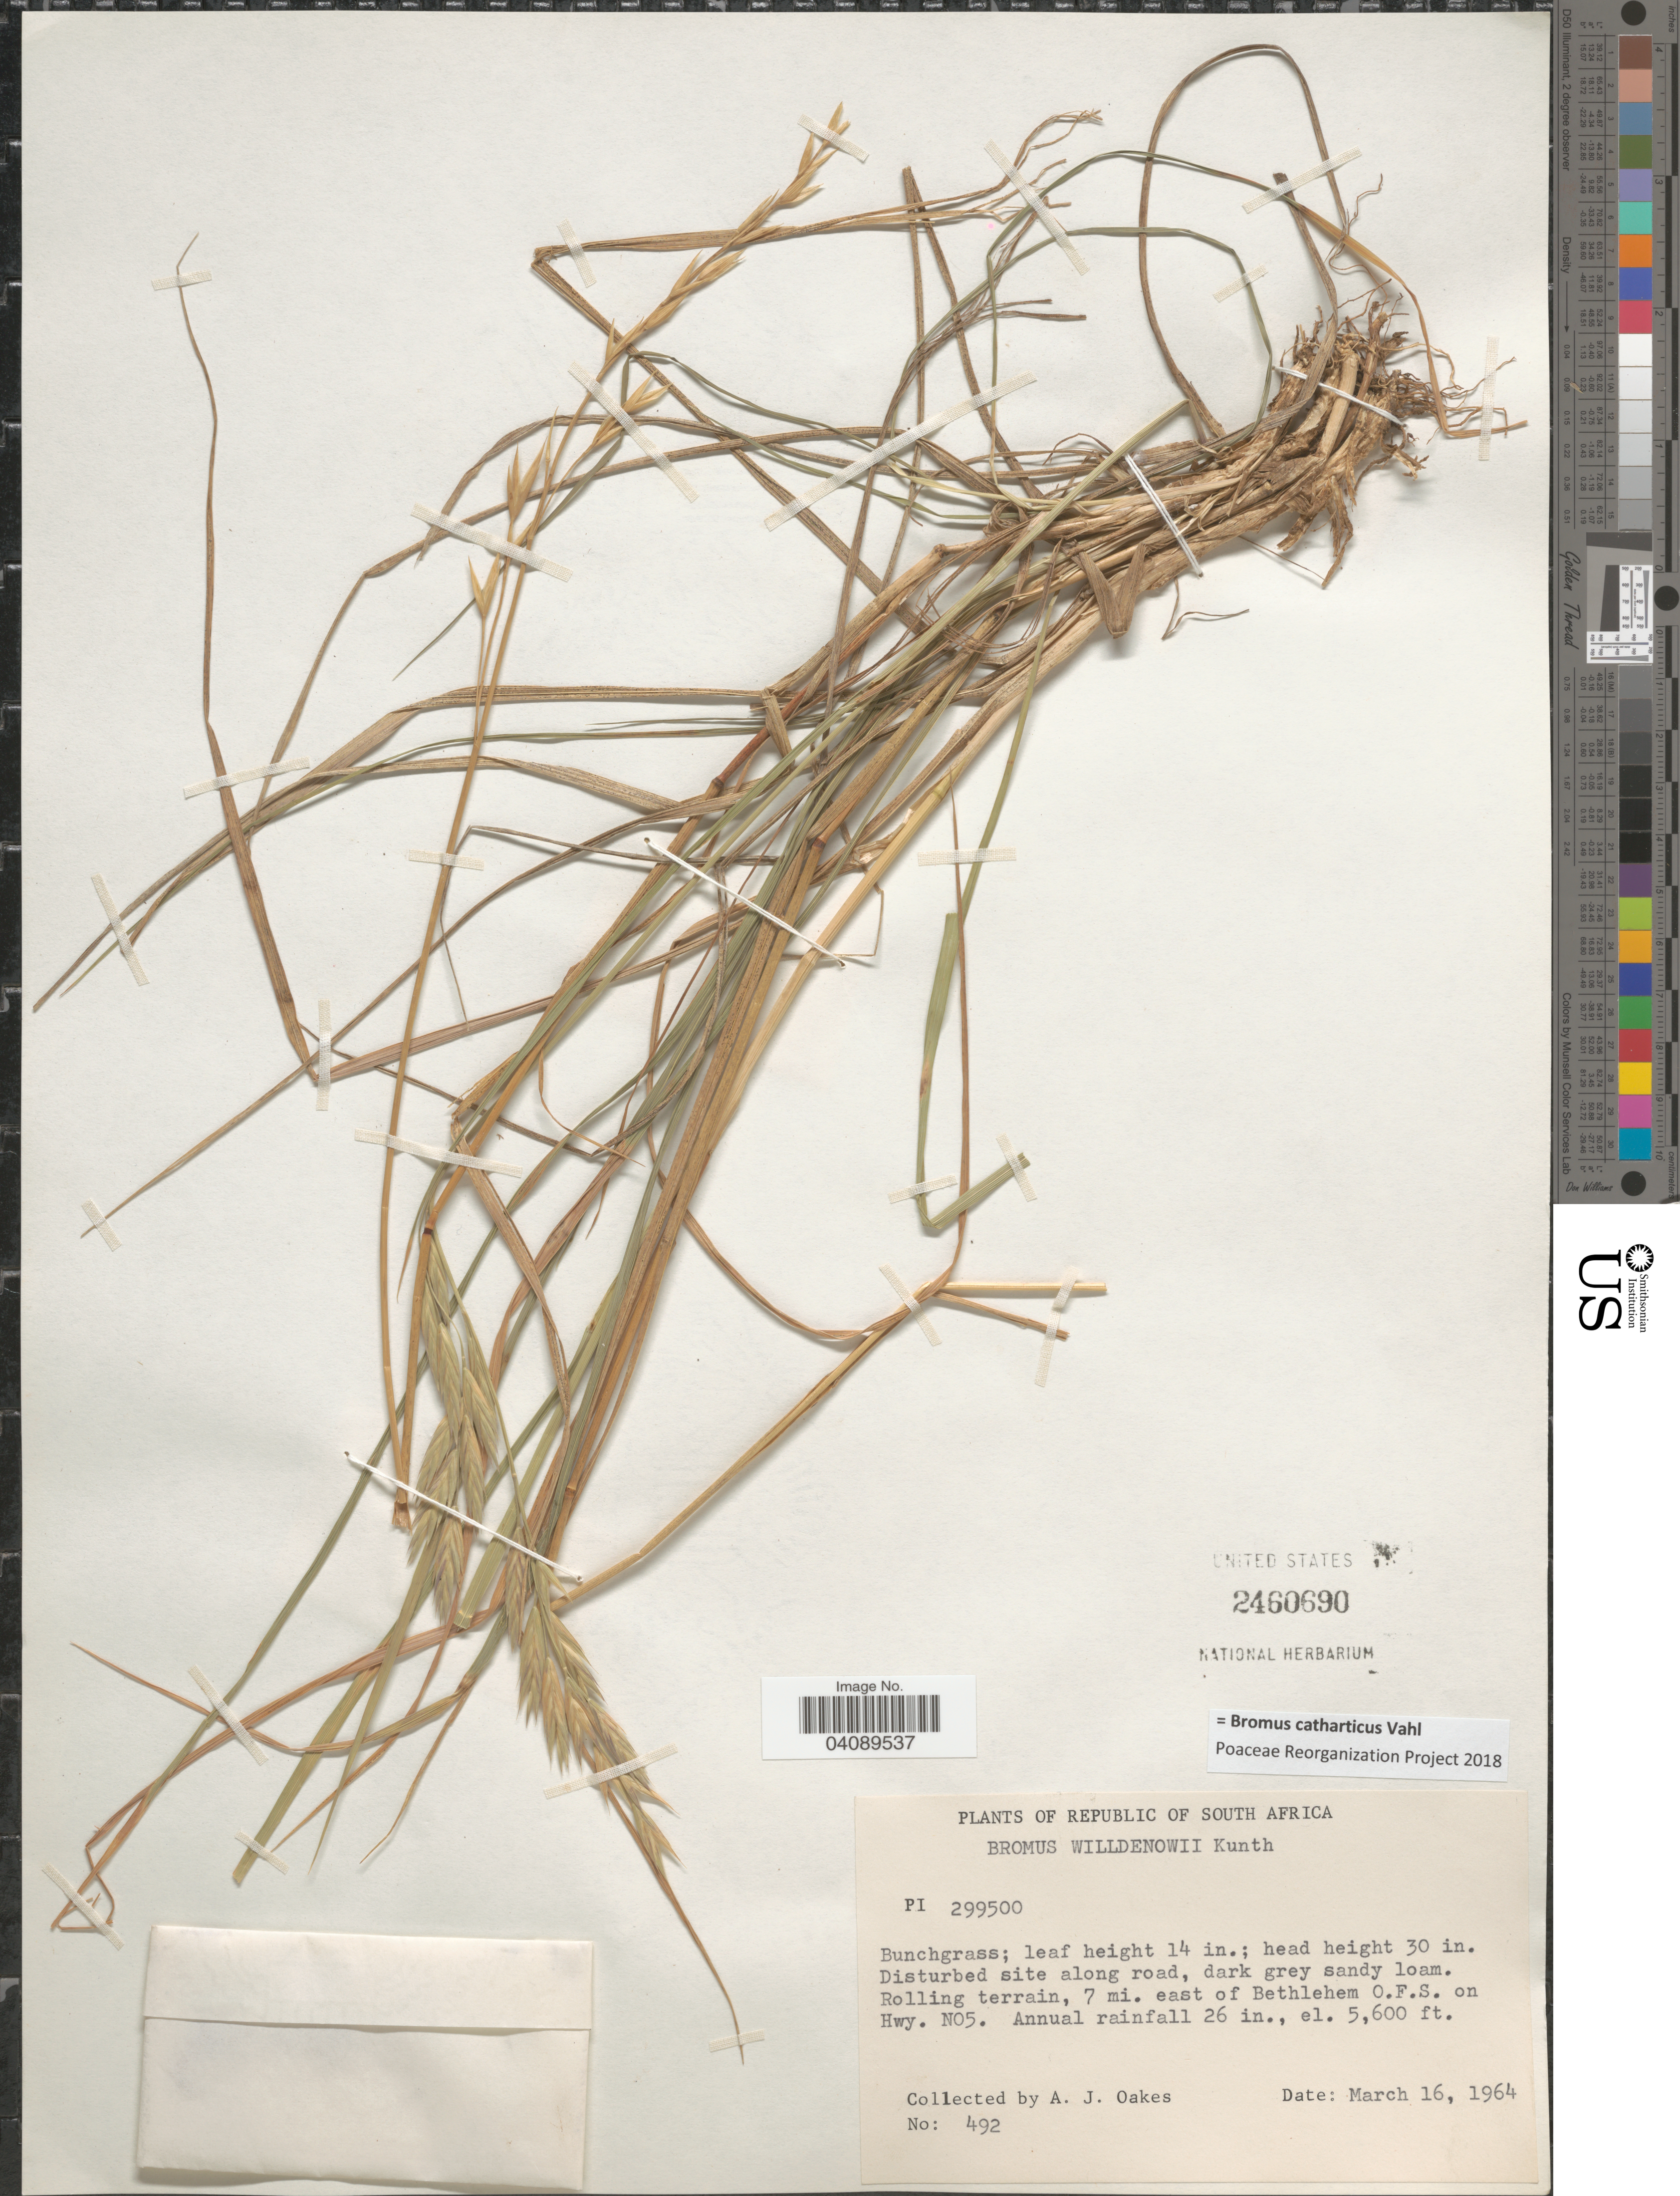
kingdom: Plantae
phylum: Tracheophyta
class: Liliopsida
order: Poales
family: Poaceae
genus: Bromus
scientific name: Bromus catharticus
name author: Vahl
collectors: A. Oakes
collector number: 492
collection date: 1964-03-16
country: South Africa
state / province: Free State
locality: Republic of South Africa. Rolling terrain, 7 mi. east of Bethlehem O.F.S. on Hwy. NO5.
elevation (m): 1707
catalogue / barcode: US 2460690